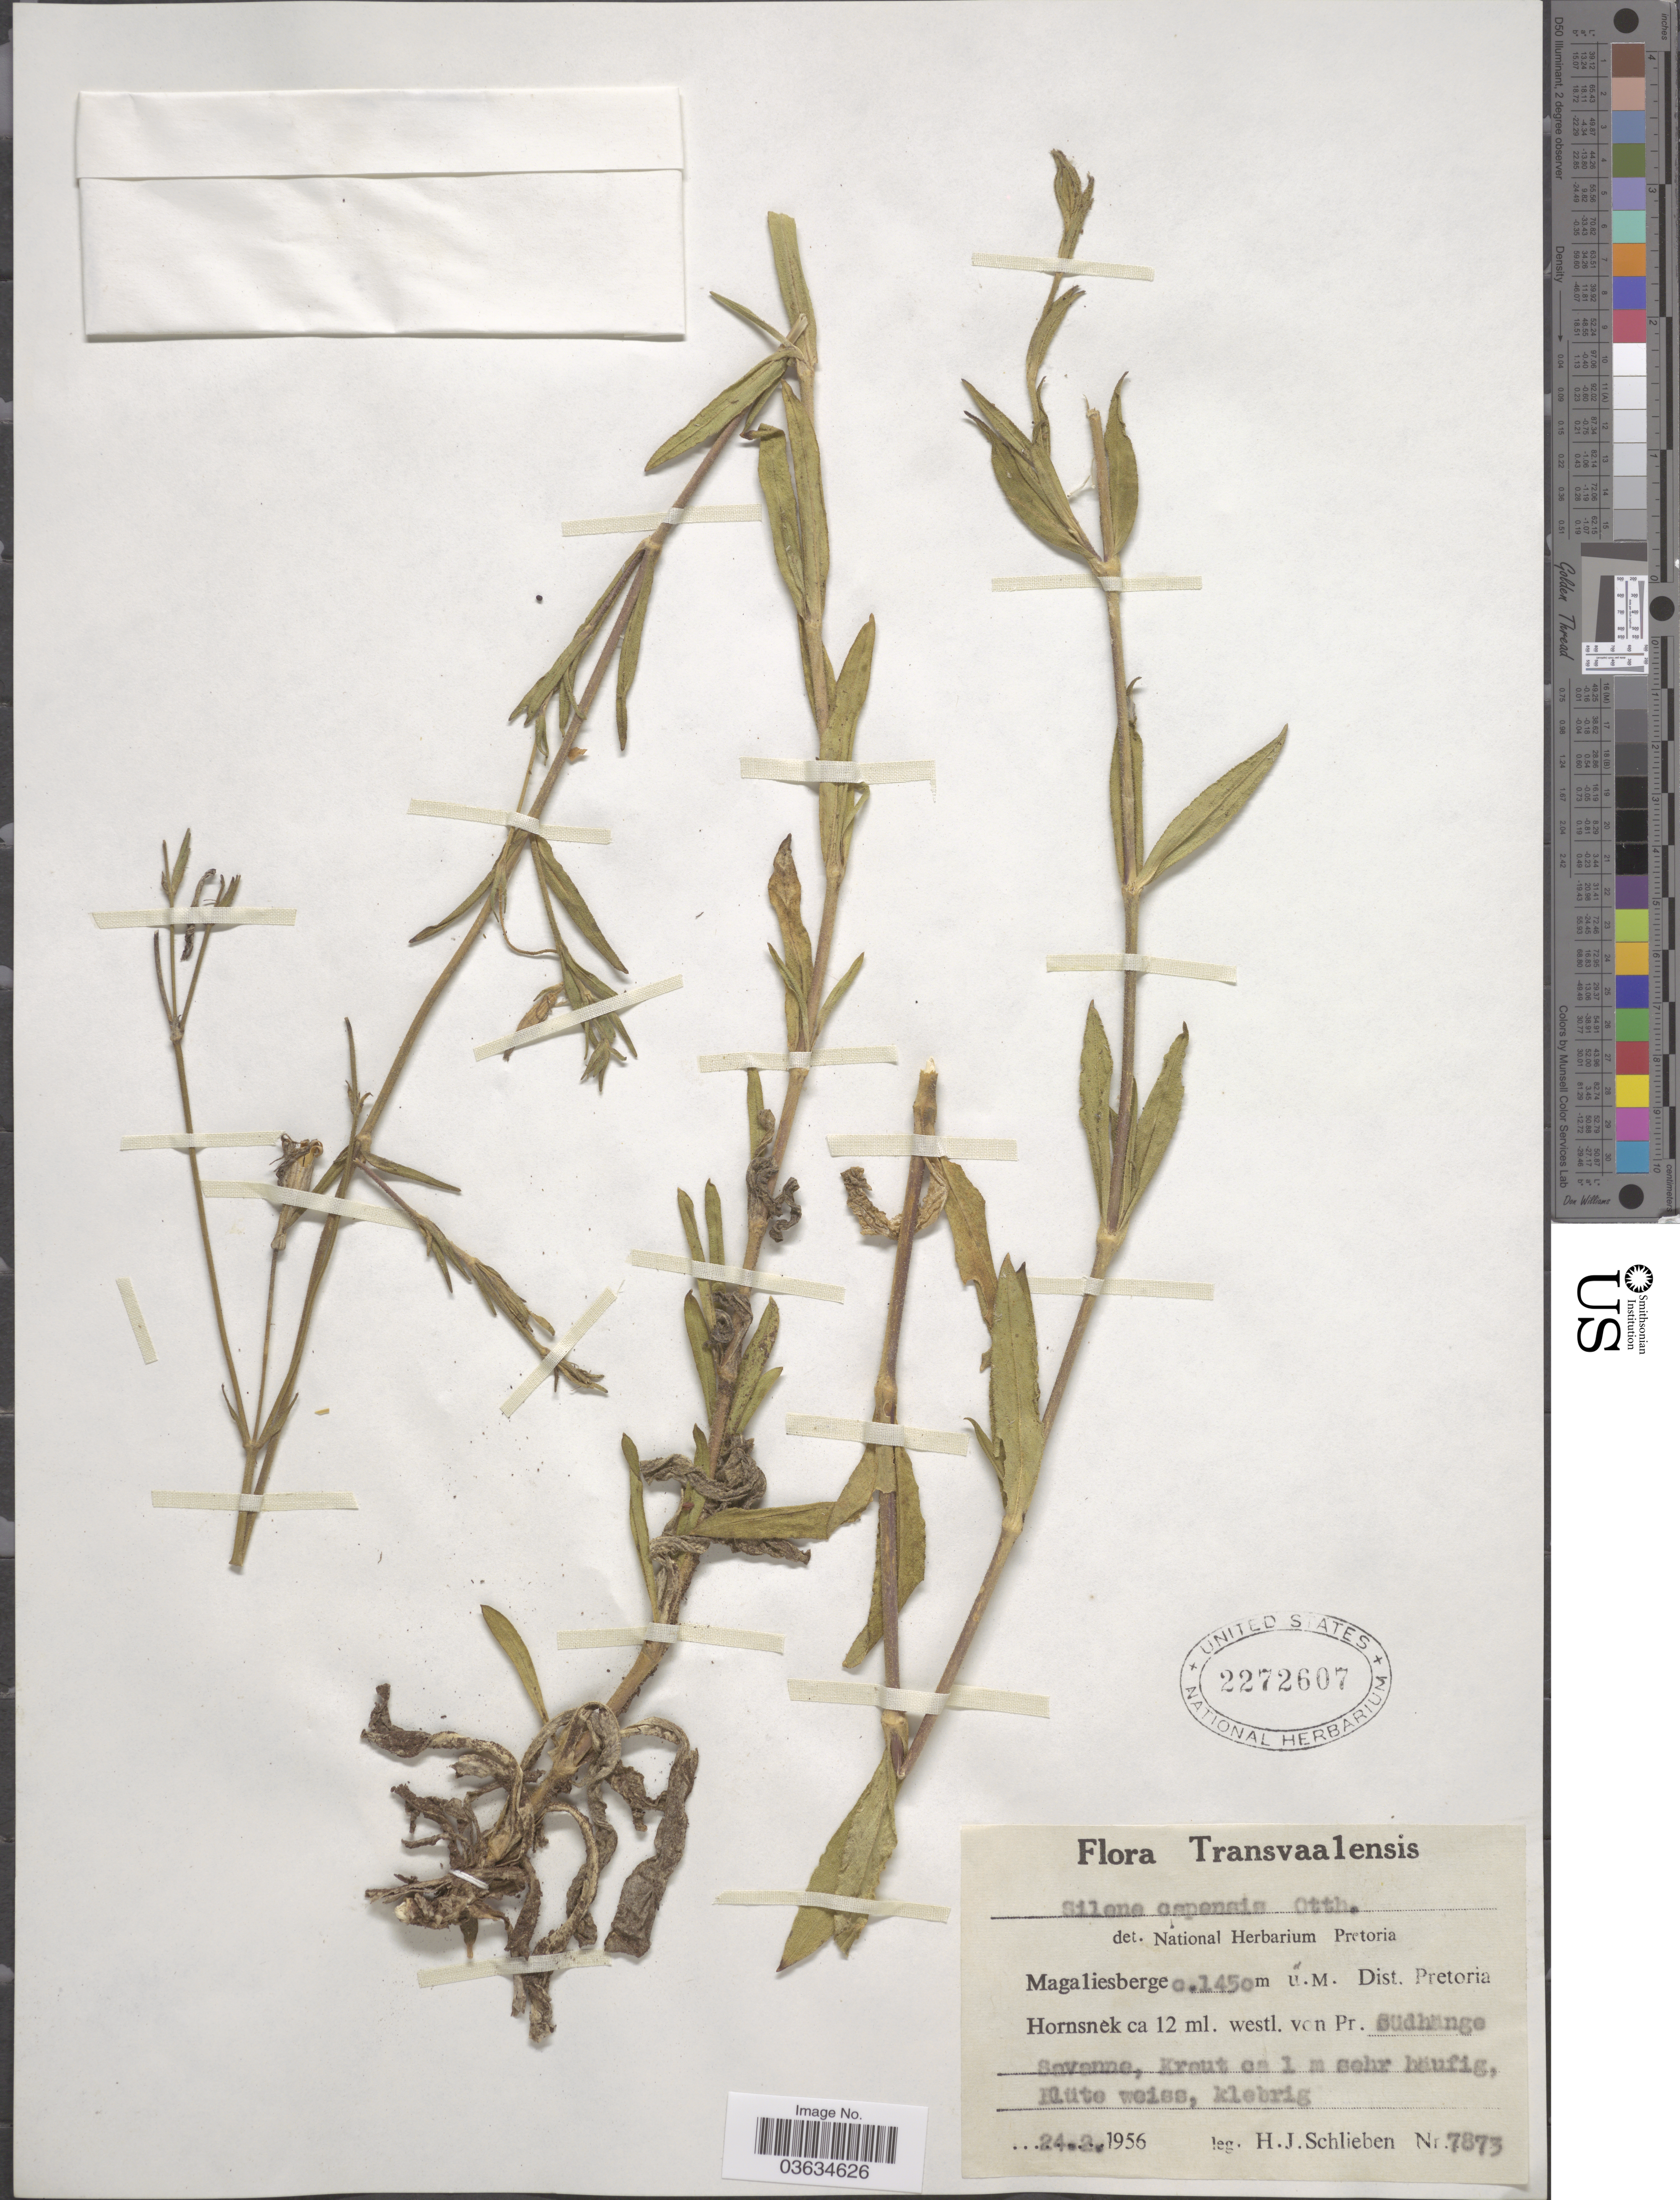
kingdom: Plantae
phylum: Tracheophyta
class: Magnoliopsida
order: Caryophyllales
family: Caryophyllaceae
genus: Silene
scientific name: Silene capensis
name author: Otth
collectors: H. J. Schlieben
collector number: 7873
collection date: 1956-02-24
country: South Africa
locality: Transvaalensis. Magaliesberge. Dist. Pretoria Hornsek ca 12 ml. westl. von Pr. Südhänge Savanne.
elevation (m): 1450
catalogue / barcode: US 2272607